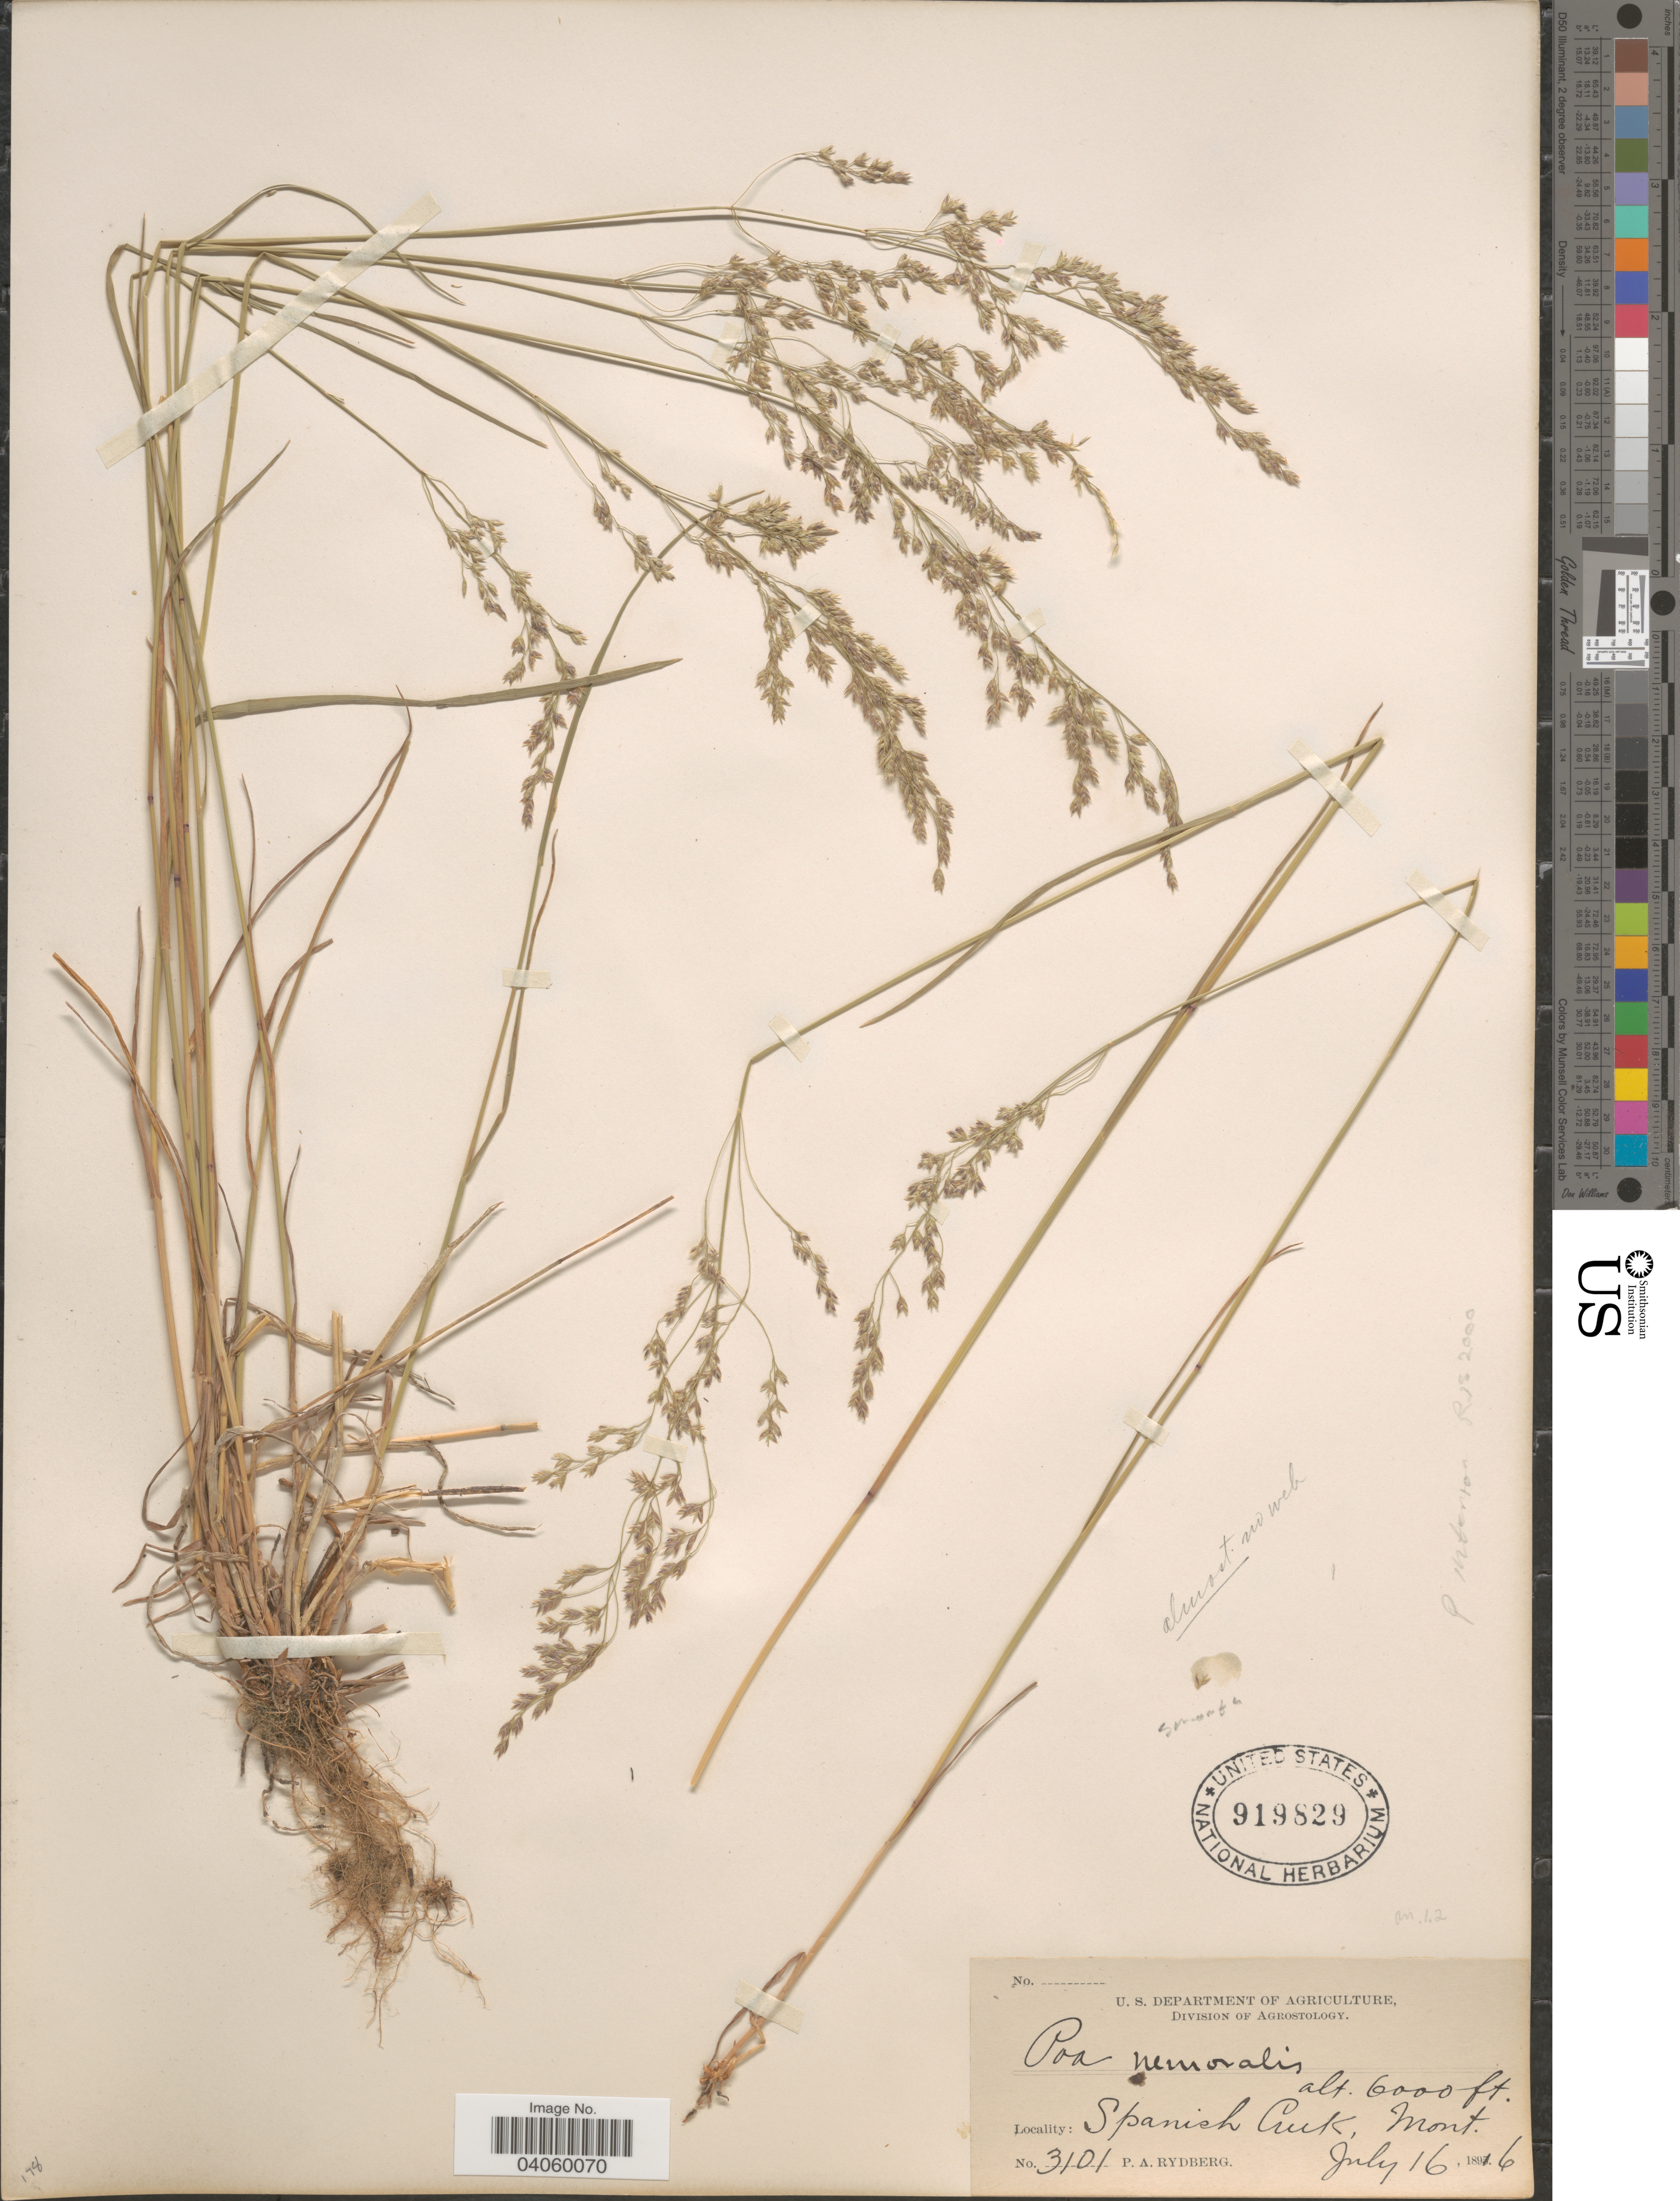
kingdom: Plantae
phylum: Tracheophyta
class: Liliopsida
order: Poales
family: Poaceae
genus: Poa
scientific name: Poa interior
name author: Rydb.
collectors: P. A. Rydberg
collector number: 3101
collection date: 1896-07-16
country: United States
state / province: Montana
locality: Spanish Creek.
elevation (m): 1829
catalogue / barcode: US 919829